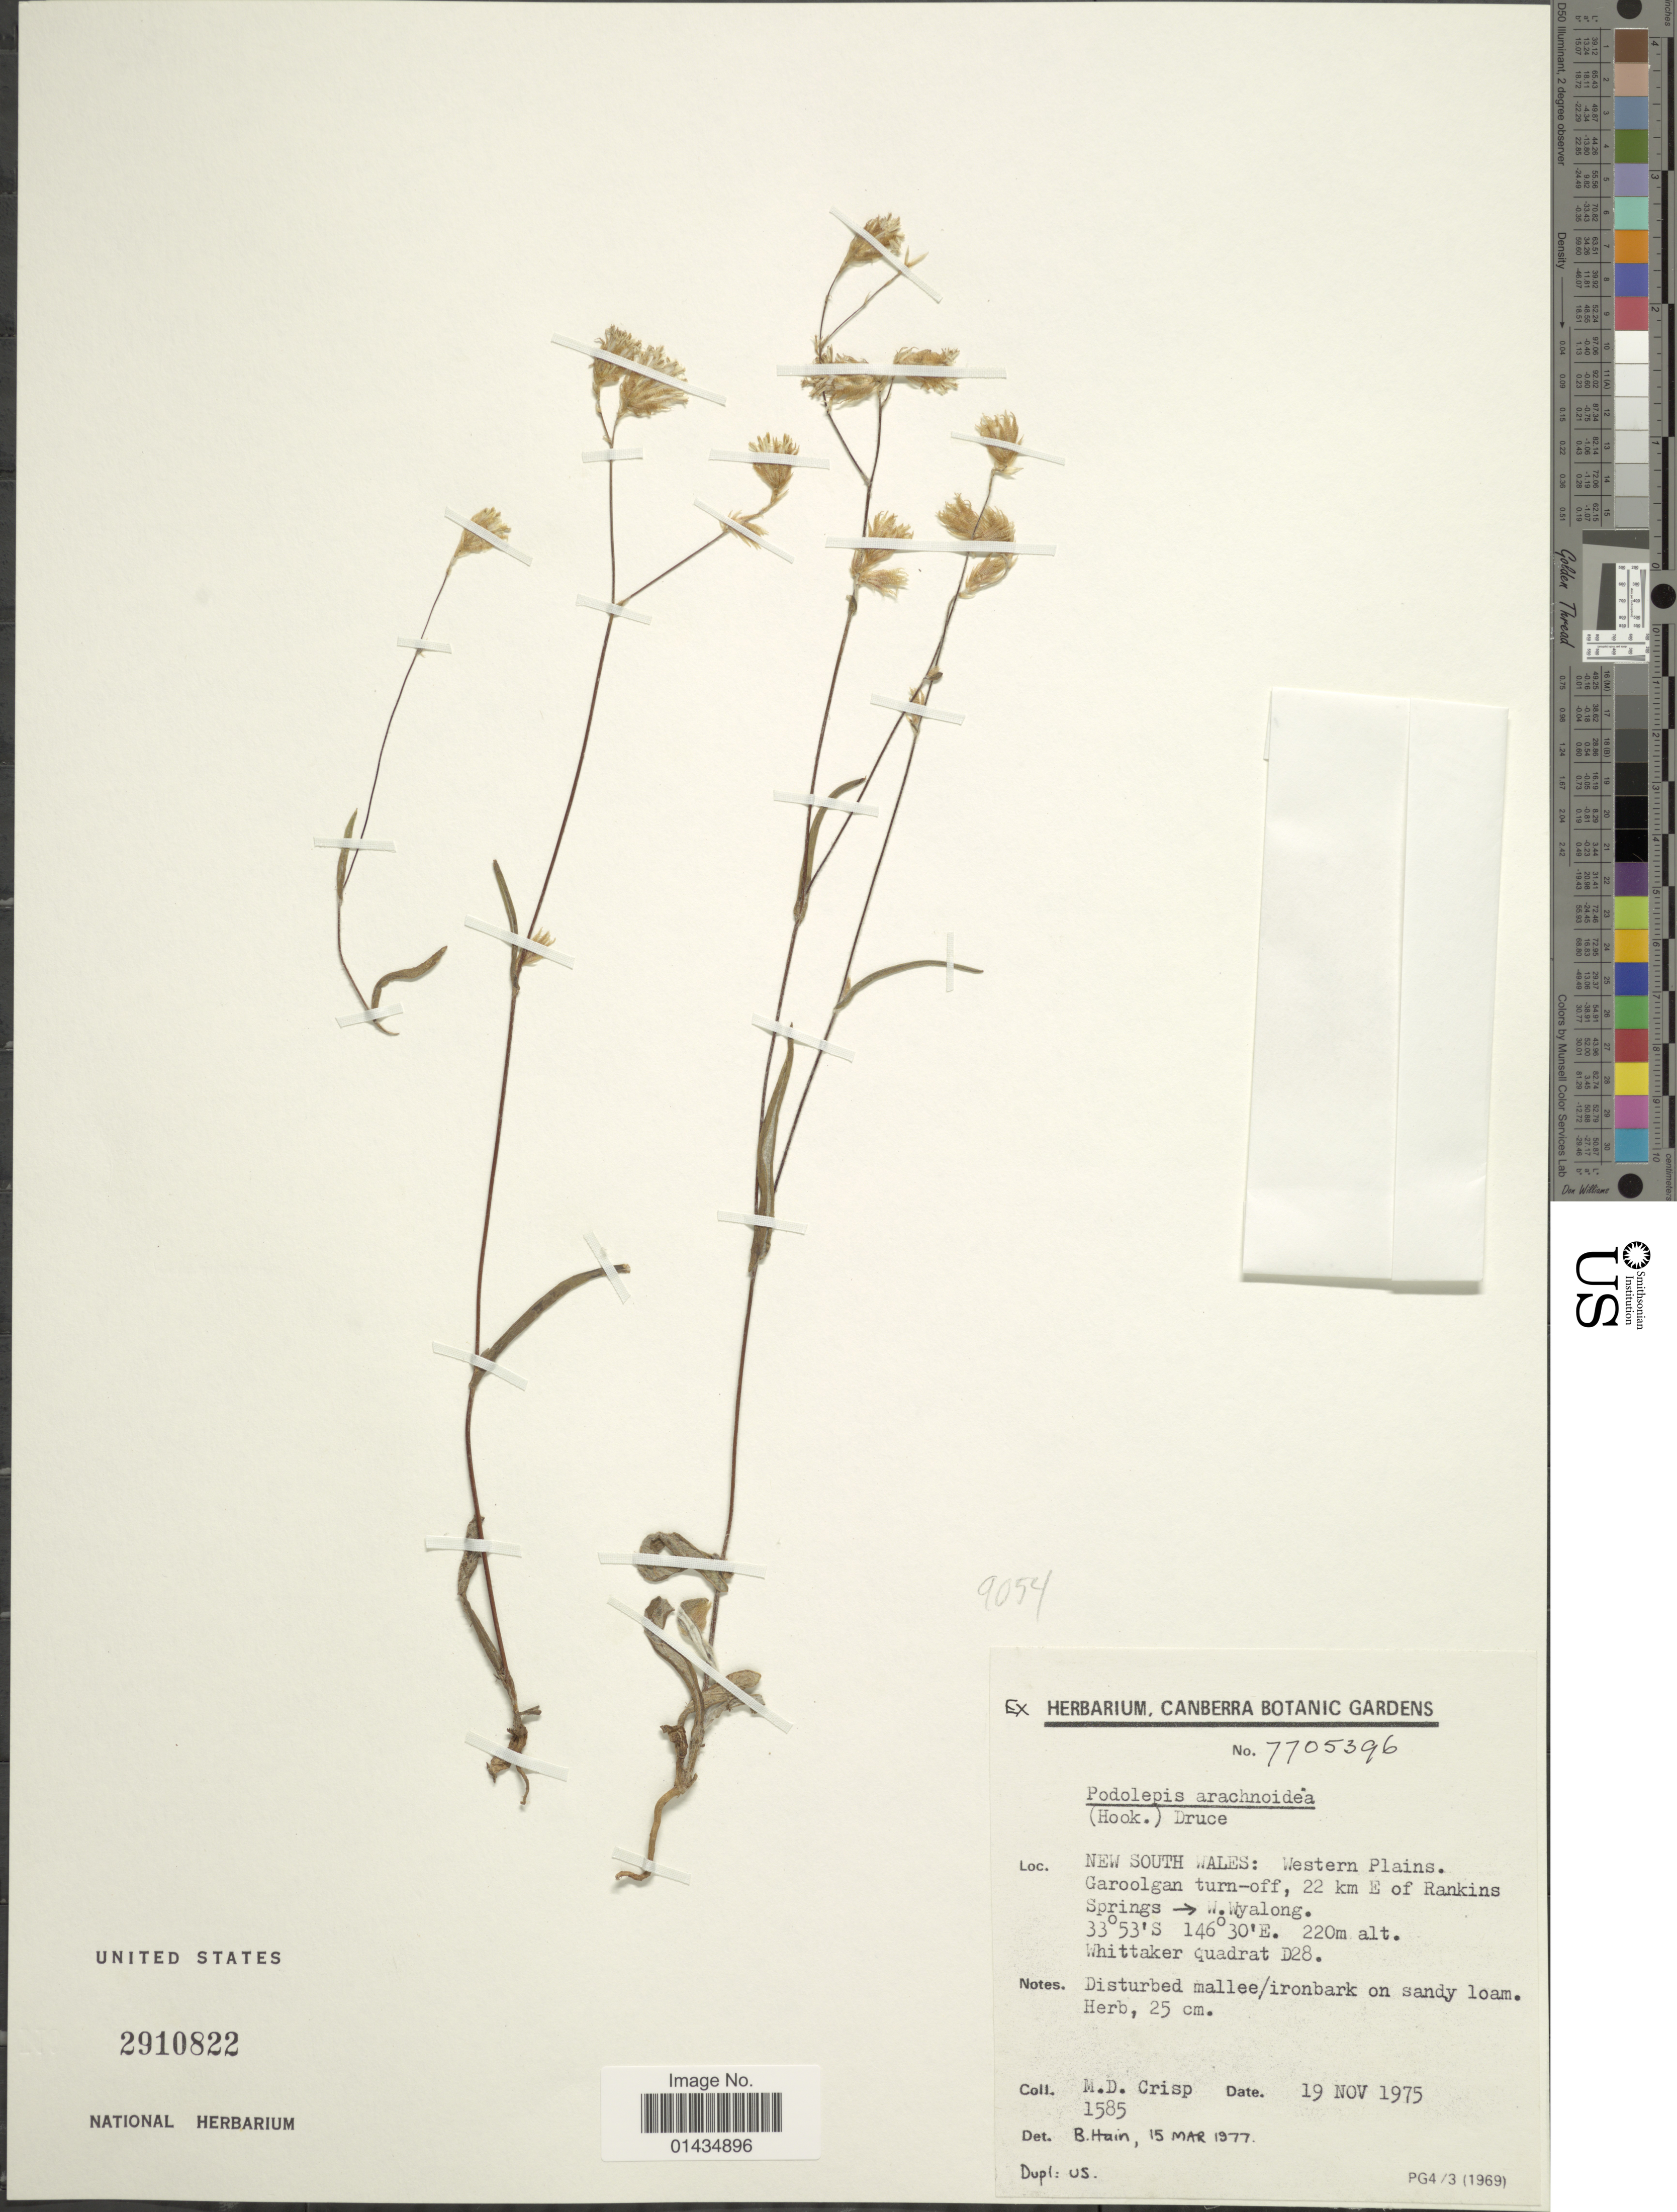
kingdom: Plantae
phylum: Tracheophyta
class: Magnoliopsida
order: Asterales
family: Asteraceae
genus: Podolepis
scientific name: Podolepis arachnoidea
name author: (Hook.) Druce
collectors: M. Crisp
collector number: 1585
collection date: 1975-11-19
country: Australia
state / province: New South Wales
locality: Western Plains, Garoolgan turn-off, 22 km E of Rankins Springs, W. Wyalong, Whittaker quadrat D28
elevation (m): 220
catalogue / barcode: US 2910822